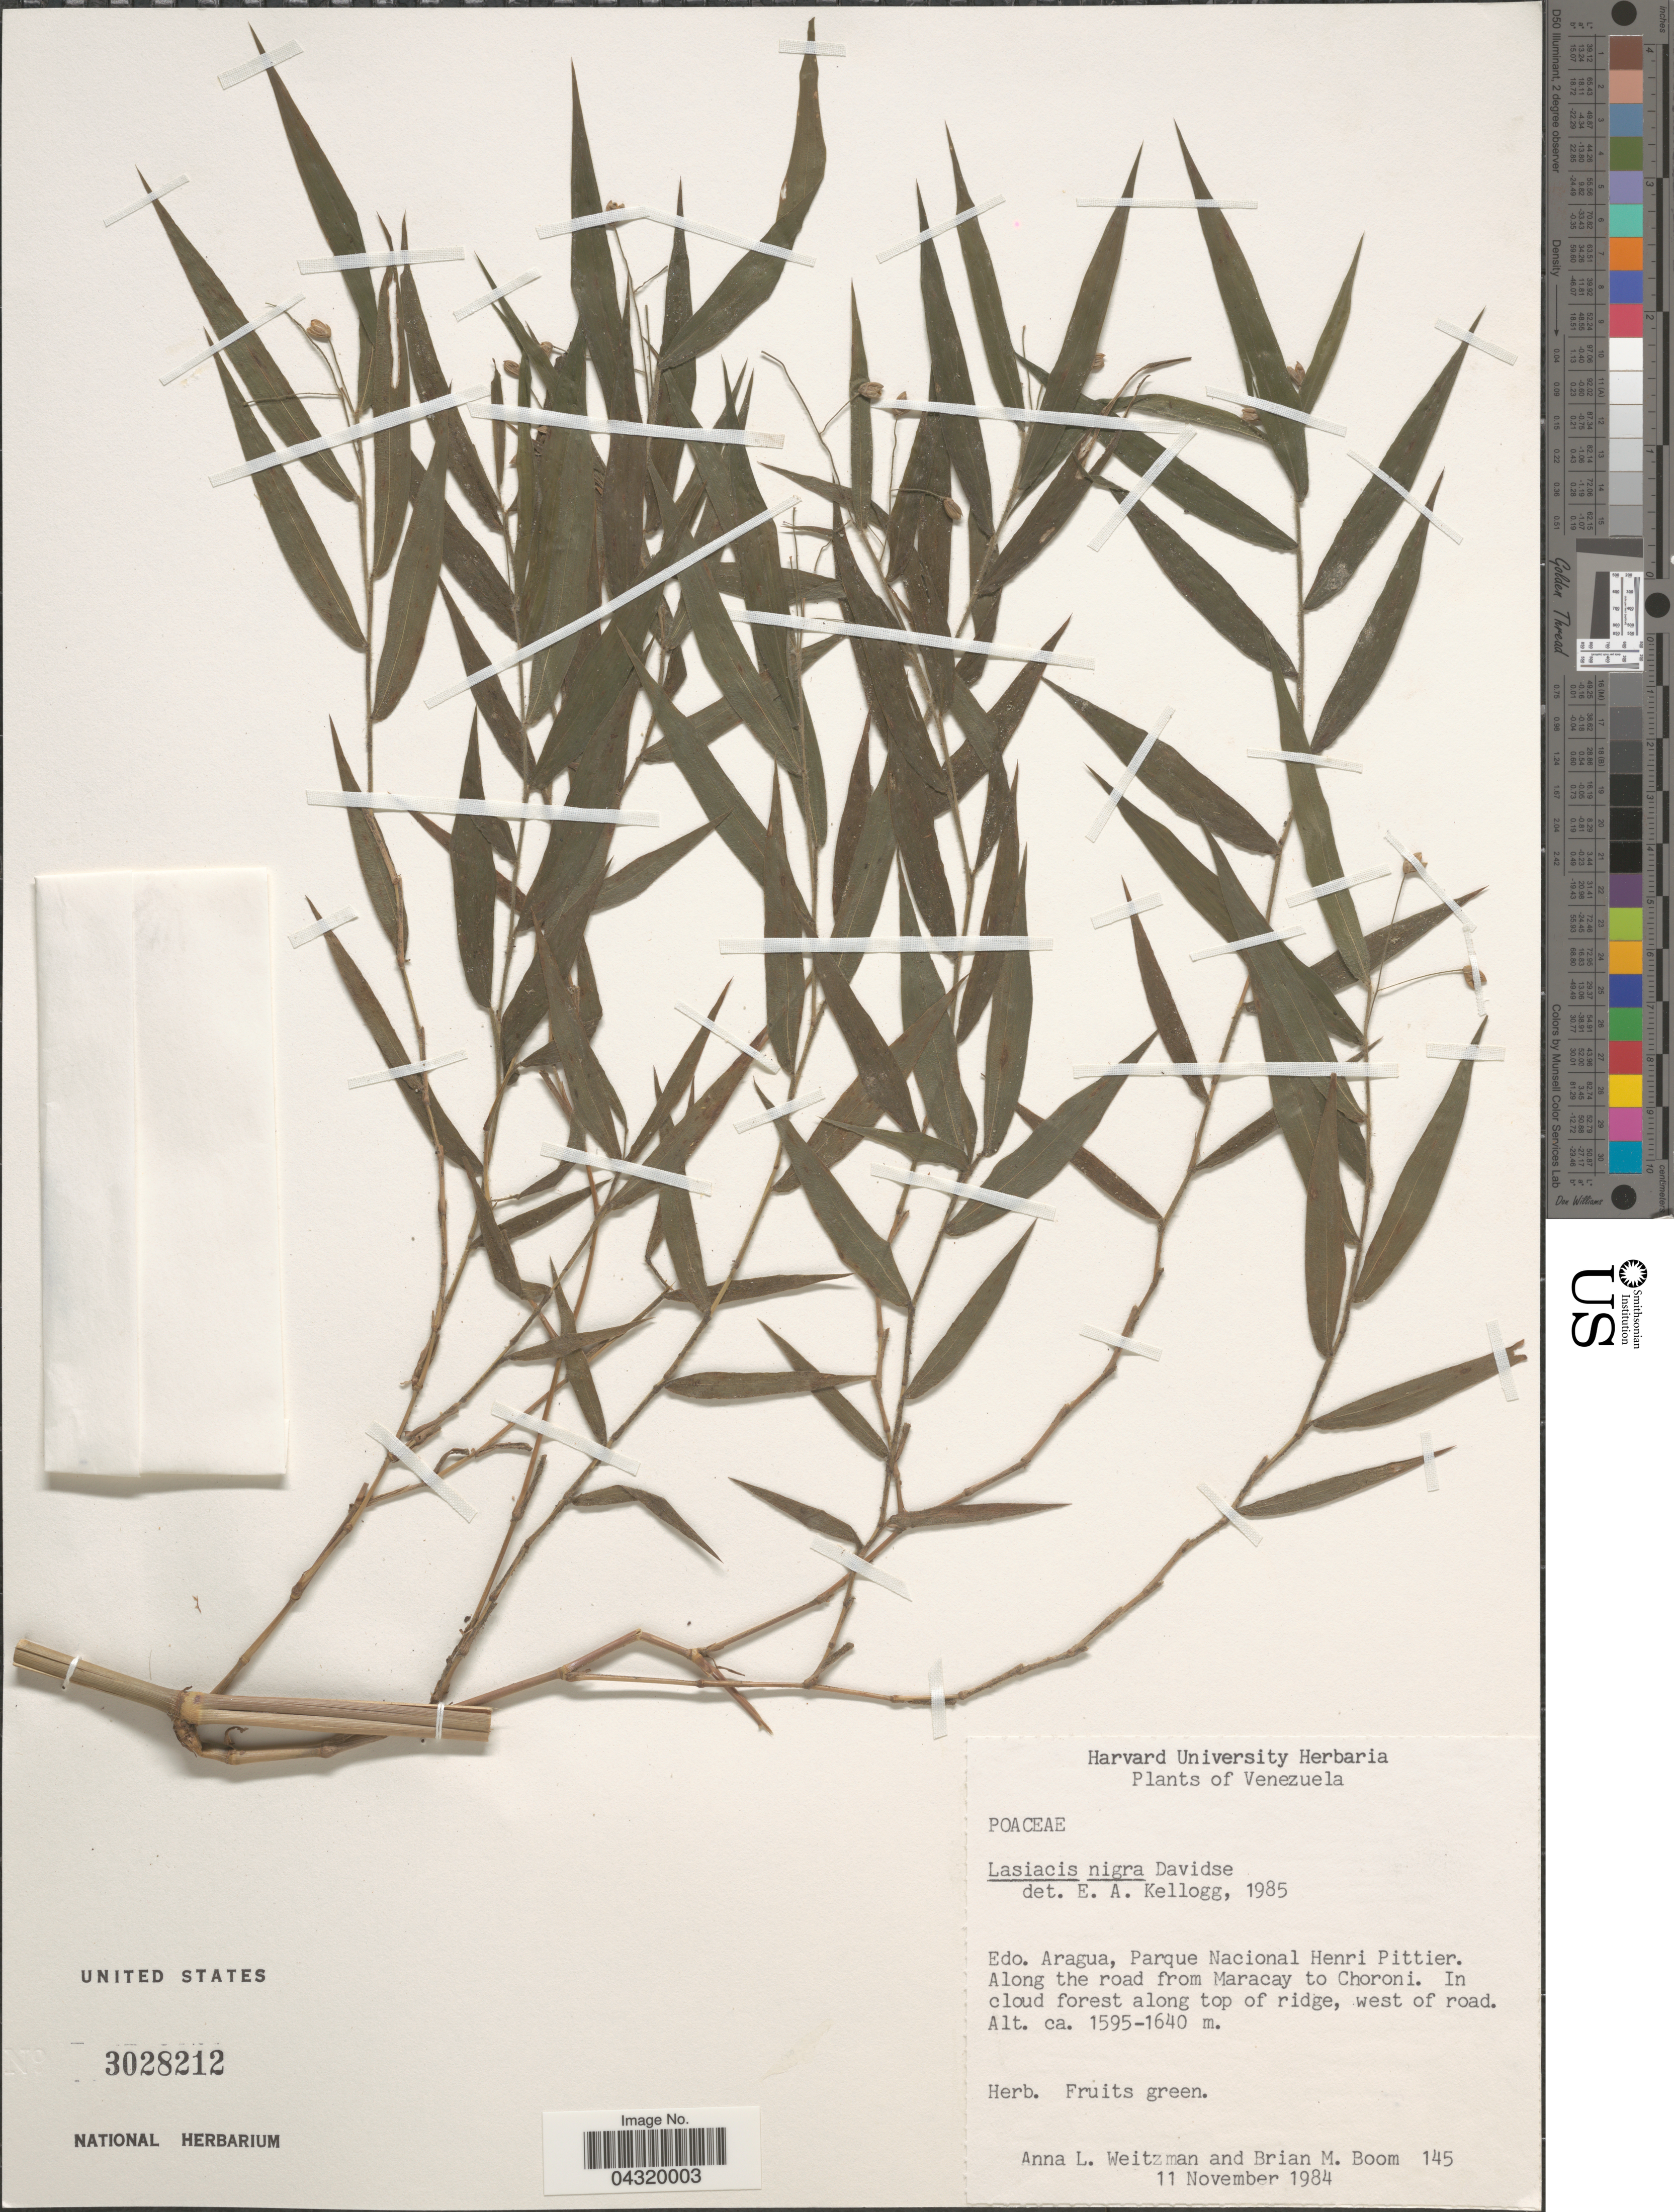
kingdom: Plantae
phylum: Tracheophyta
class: Liliopsida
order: Poales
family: Poaceae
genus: Lasiacis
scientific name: Lasiacis nigra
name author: Davidse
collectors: A. L. Weitzman & B. M. Boom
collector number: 145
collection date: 1984-11-11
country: Venezuela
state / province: Aragua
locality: Parque Nacional Henri Pittier. Along the road from Maracay to Choroni. In cloud forest along top of ridge, west of road.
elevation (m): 1595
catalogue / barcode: US 3028212